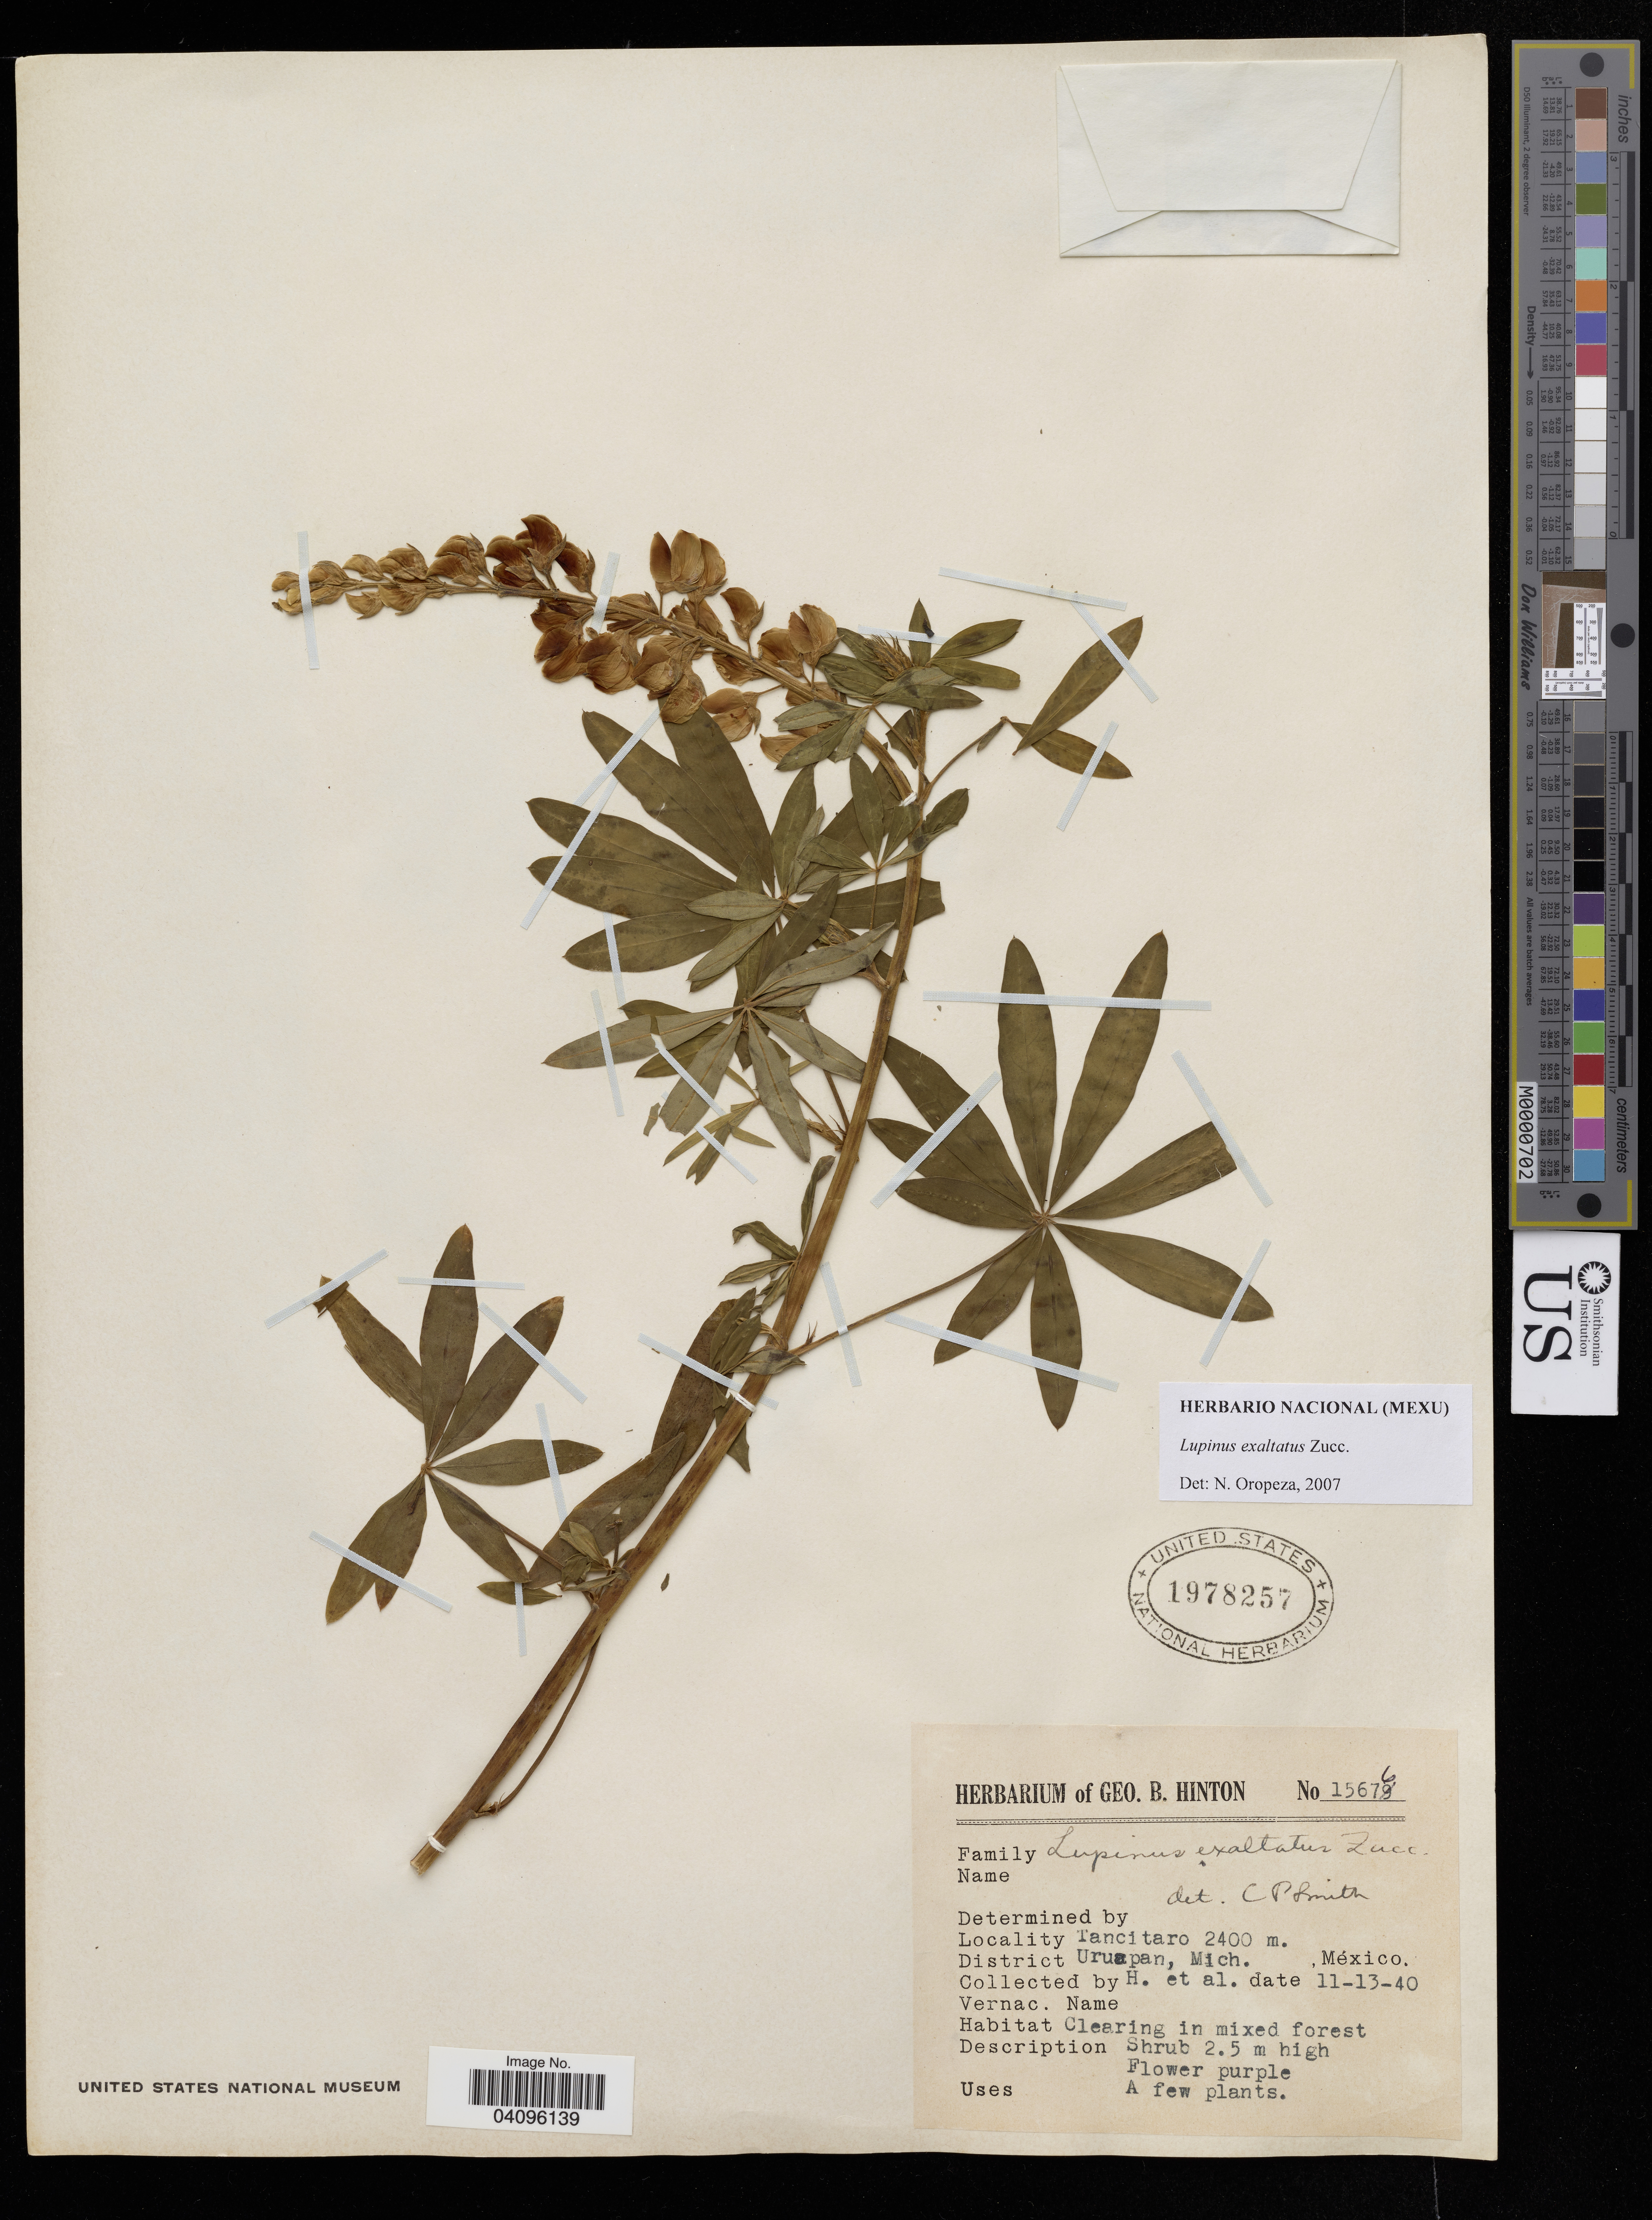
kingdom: Plantae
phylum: Tracheophyta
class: Magnoliopsida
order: Fabales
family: Fabaceae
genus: Lupinus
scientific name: Lupinus exaltatus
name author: Zucc.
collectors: -- Hinton & et al.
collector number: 15676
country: Mexico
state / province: Michoacán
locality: Tancitaro. Uruapan.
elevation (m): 2400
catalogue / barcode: US 1978257